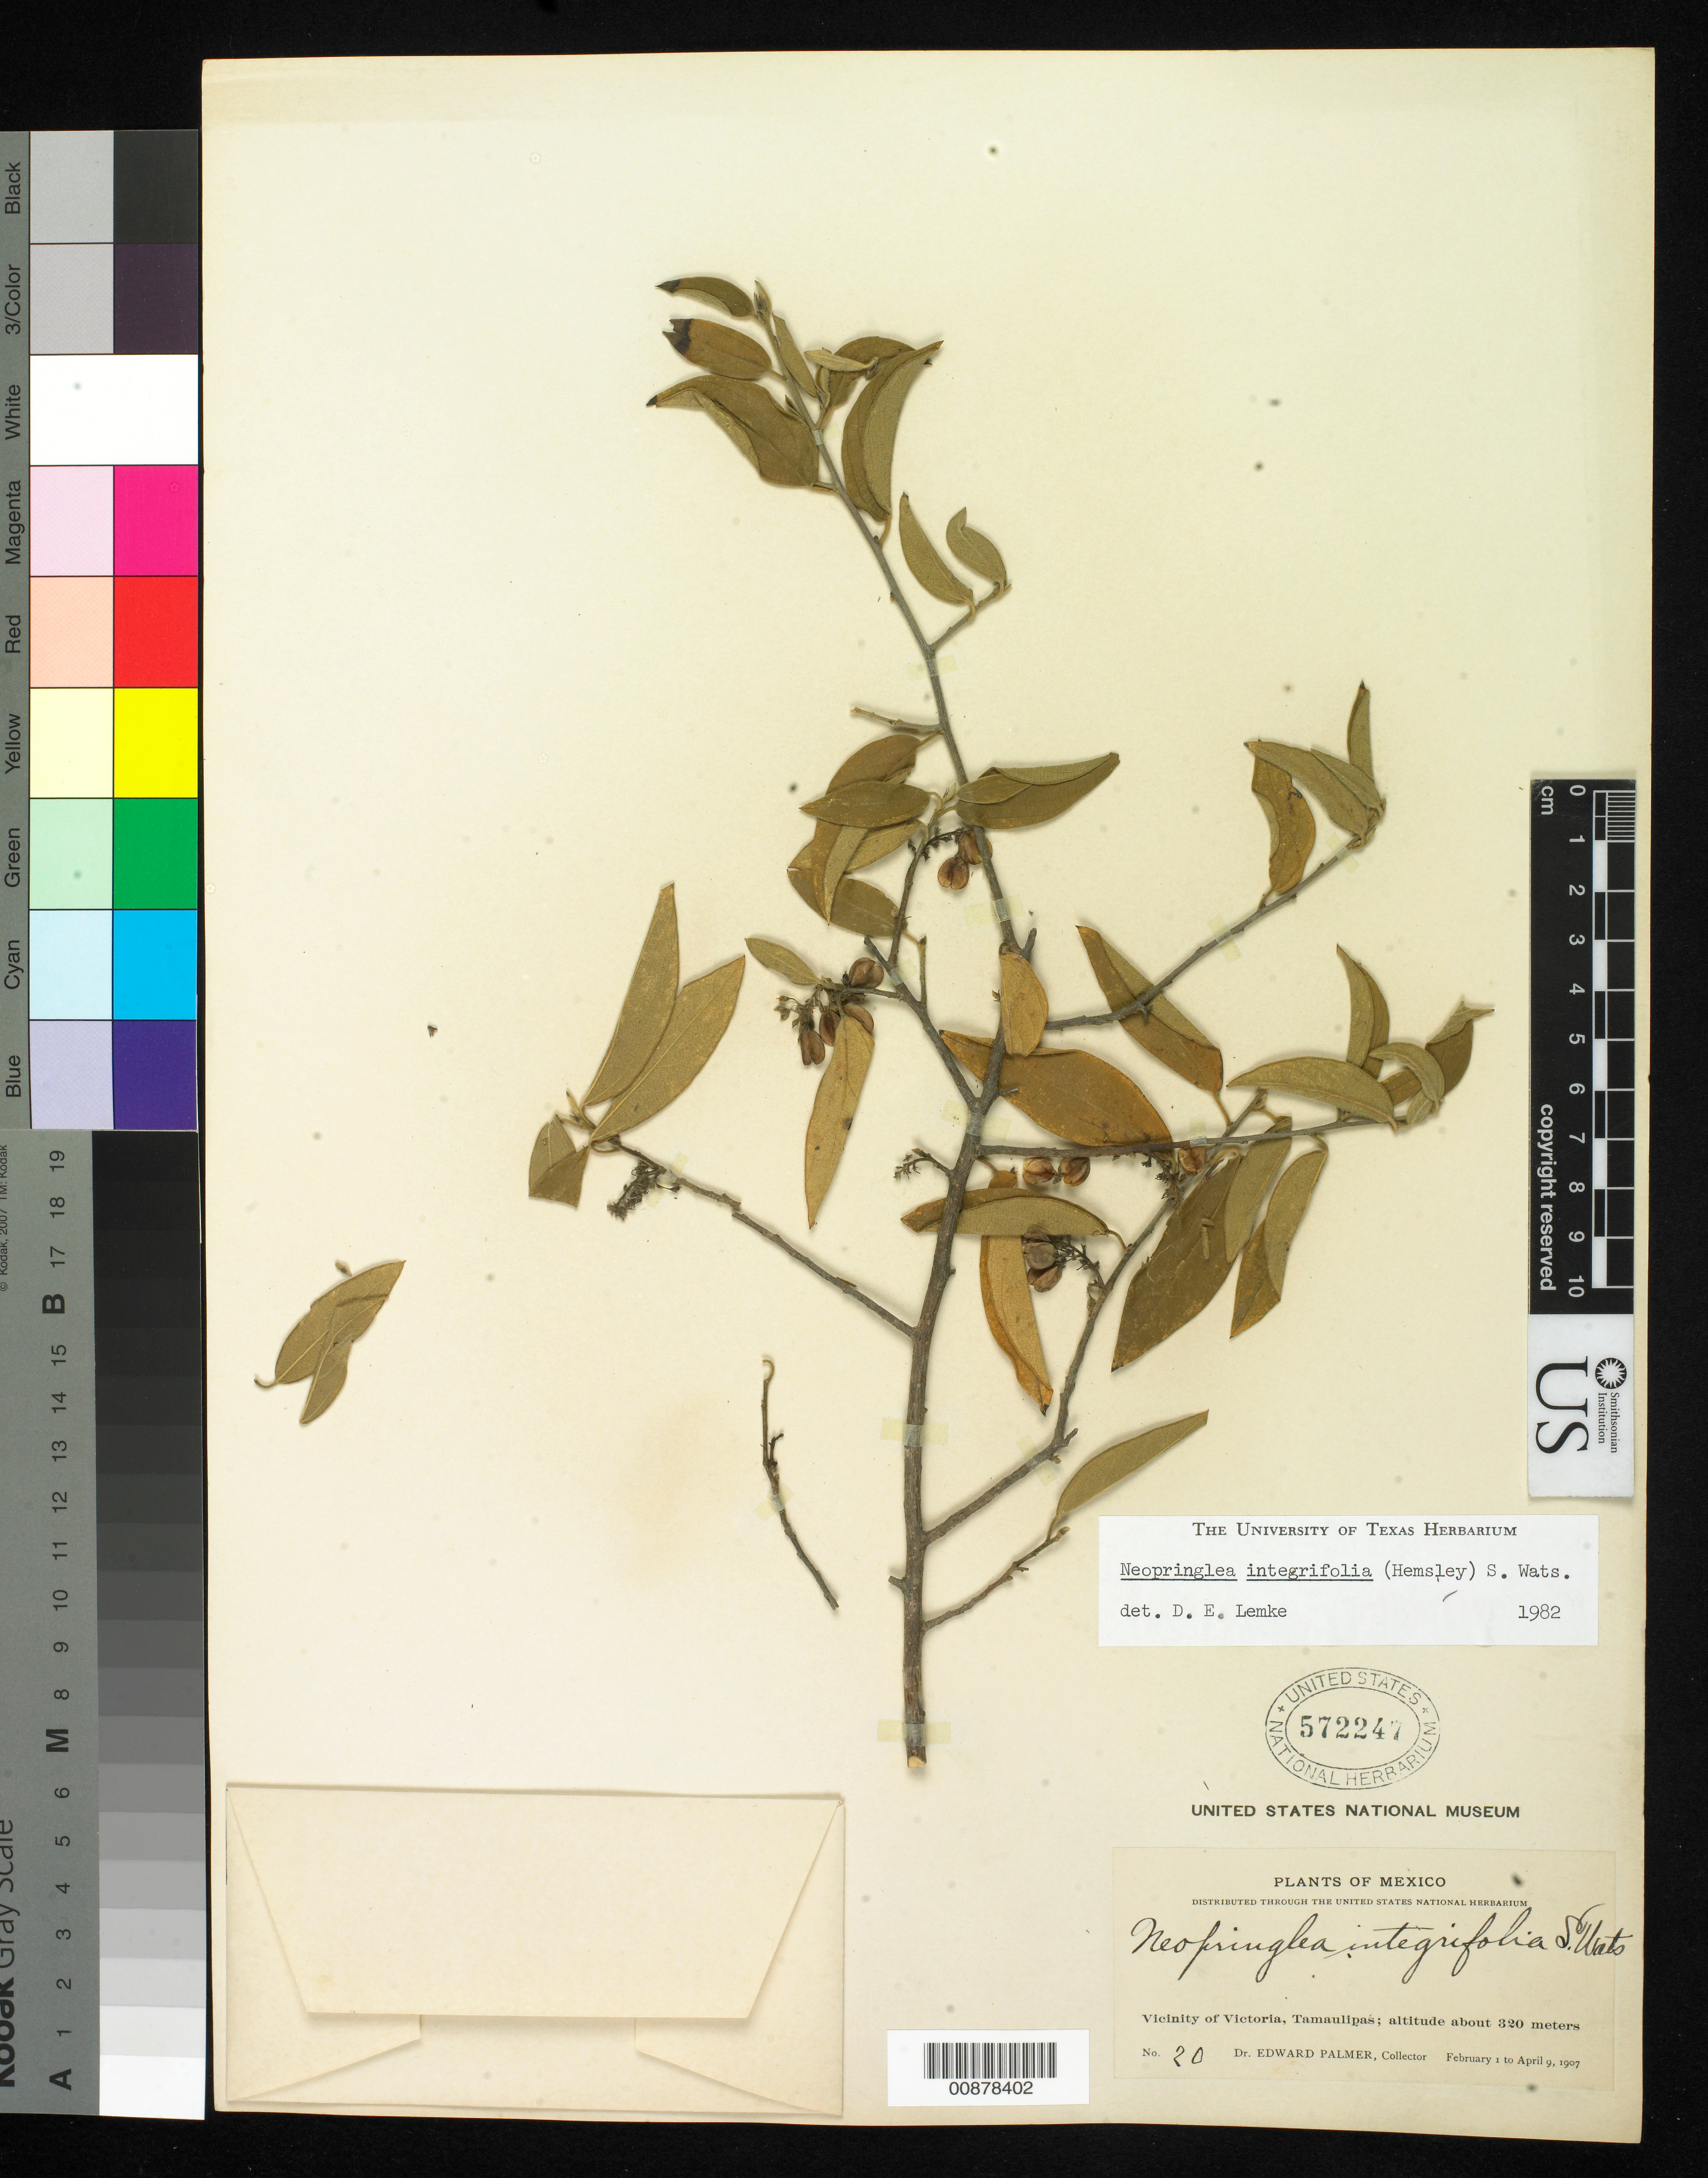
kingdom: Plantae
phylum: Tracheophyta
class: Magnoliopsida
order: Malpighiales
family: Salicaceae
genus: Neopringlea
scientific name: Neopringlea integrifolia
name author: (Hemsl.) S. Watson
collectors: E. Palmer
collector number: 20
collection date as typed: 01 Feb 1907 to 09 Apr 1907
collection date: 1907-02-01/1907-04-09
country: Mexico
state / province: Tamaulipas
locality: Vicinity of Victoria.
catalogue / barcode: US 572247